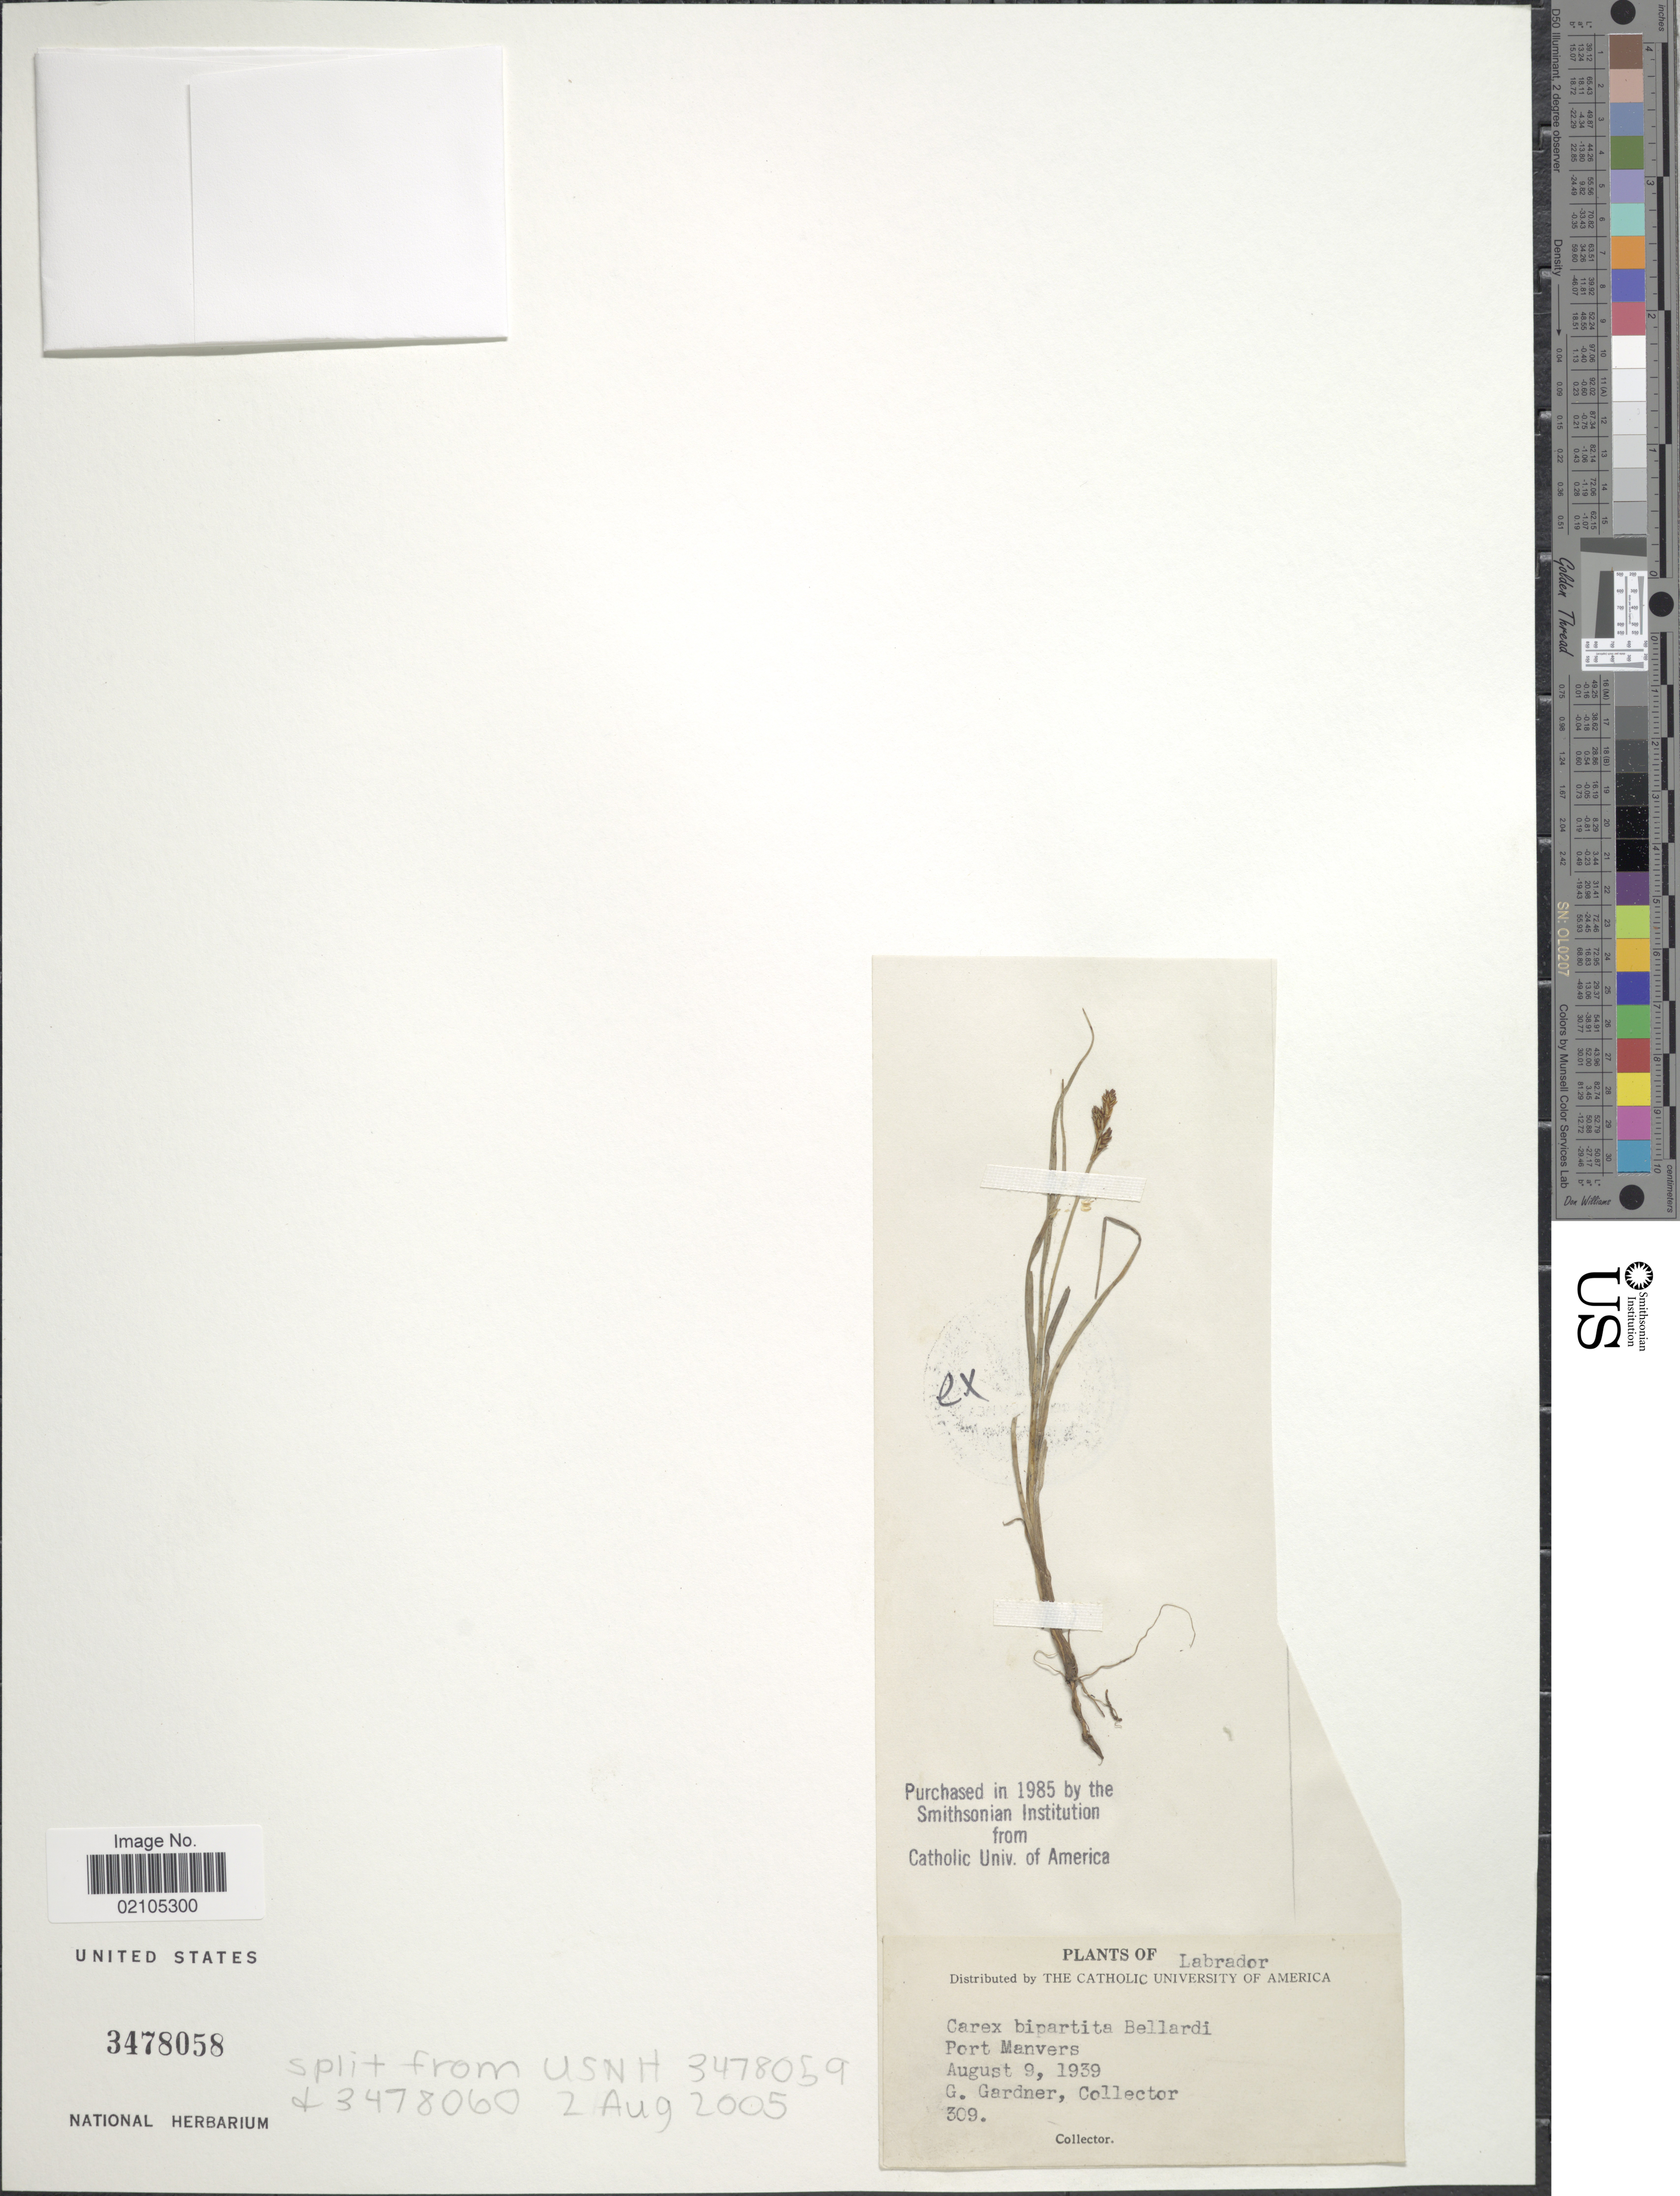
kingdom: Plantae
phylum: Tracheophyta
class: Liliopsida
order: Poales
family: Cyperaceae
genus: Carex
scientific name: Carex lachenalii subsp. lachenalii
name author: Schkuhr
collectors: G. Gardner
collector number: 309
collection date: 1939-08-09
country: Canada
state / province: Newfoundland and Labrador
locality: Labrador. Port Manvers.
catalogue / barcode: US 3478058